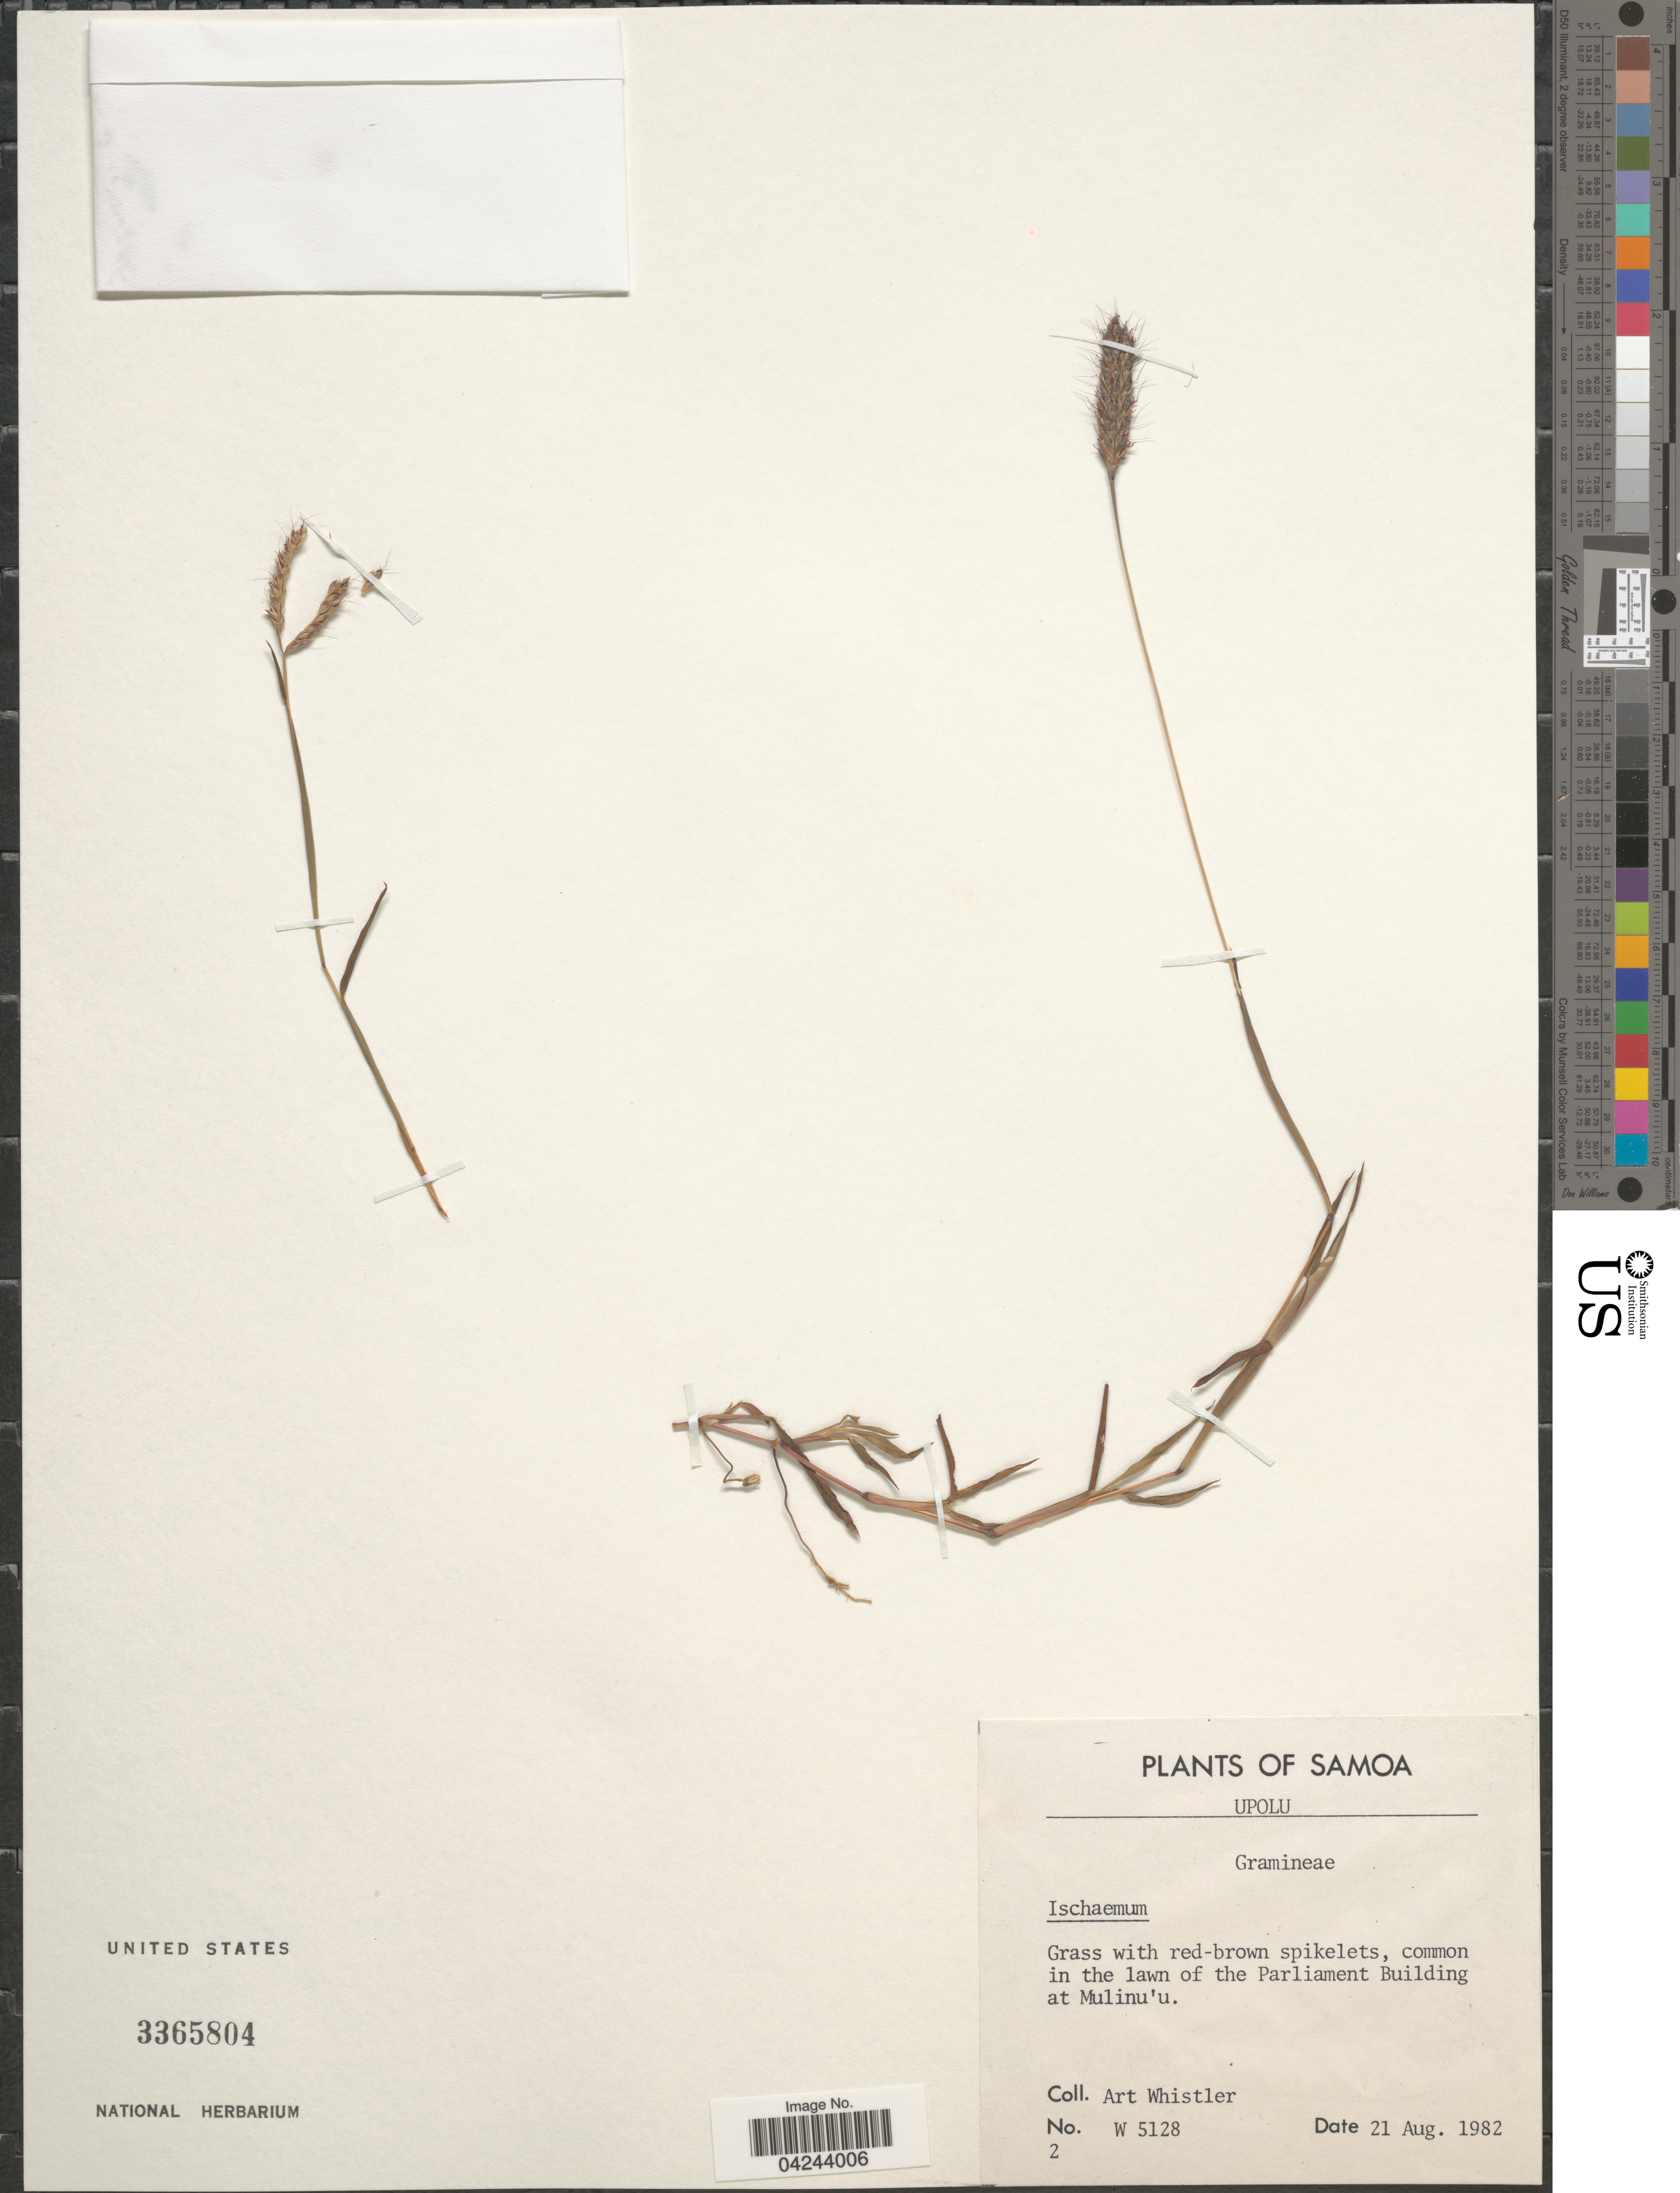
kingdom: Plantae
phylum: Tracheophyta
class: Liliopsida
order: Poales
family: Poaceae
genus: Ischaemum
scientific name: Ischaemum sp.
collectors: A. Whistler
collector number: W5128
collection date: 1982-08-21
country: Samoa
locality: Samoa. Upolu. Common in the lawn of the Parliament Building at Mulinu'u.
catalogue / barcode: US 3365804